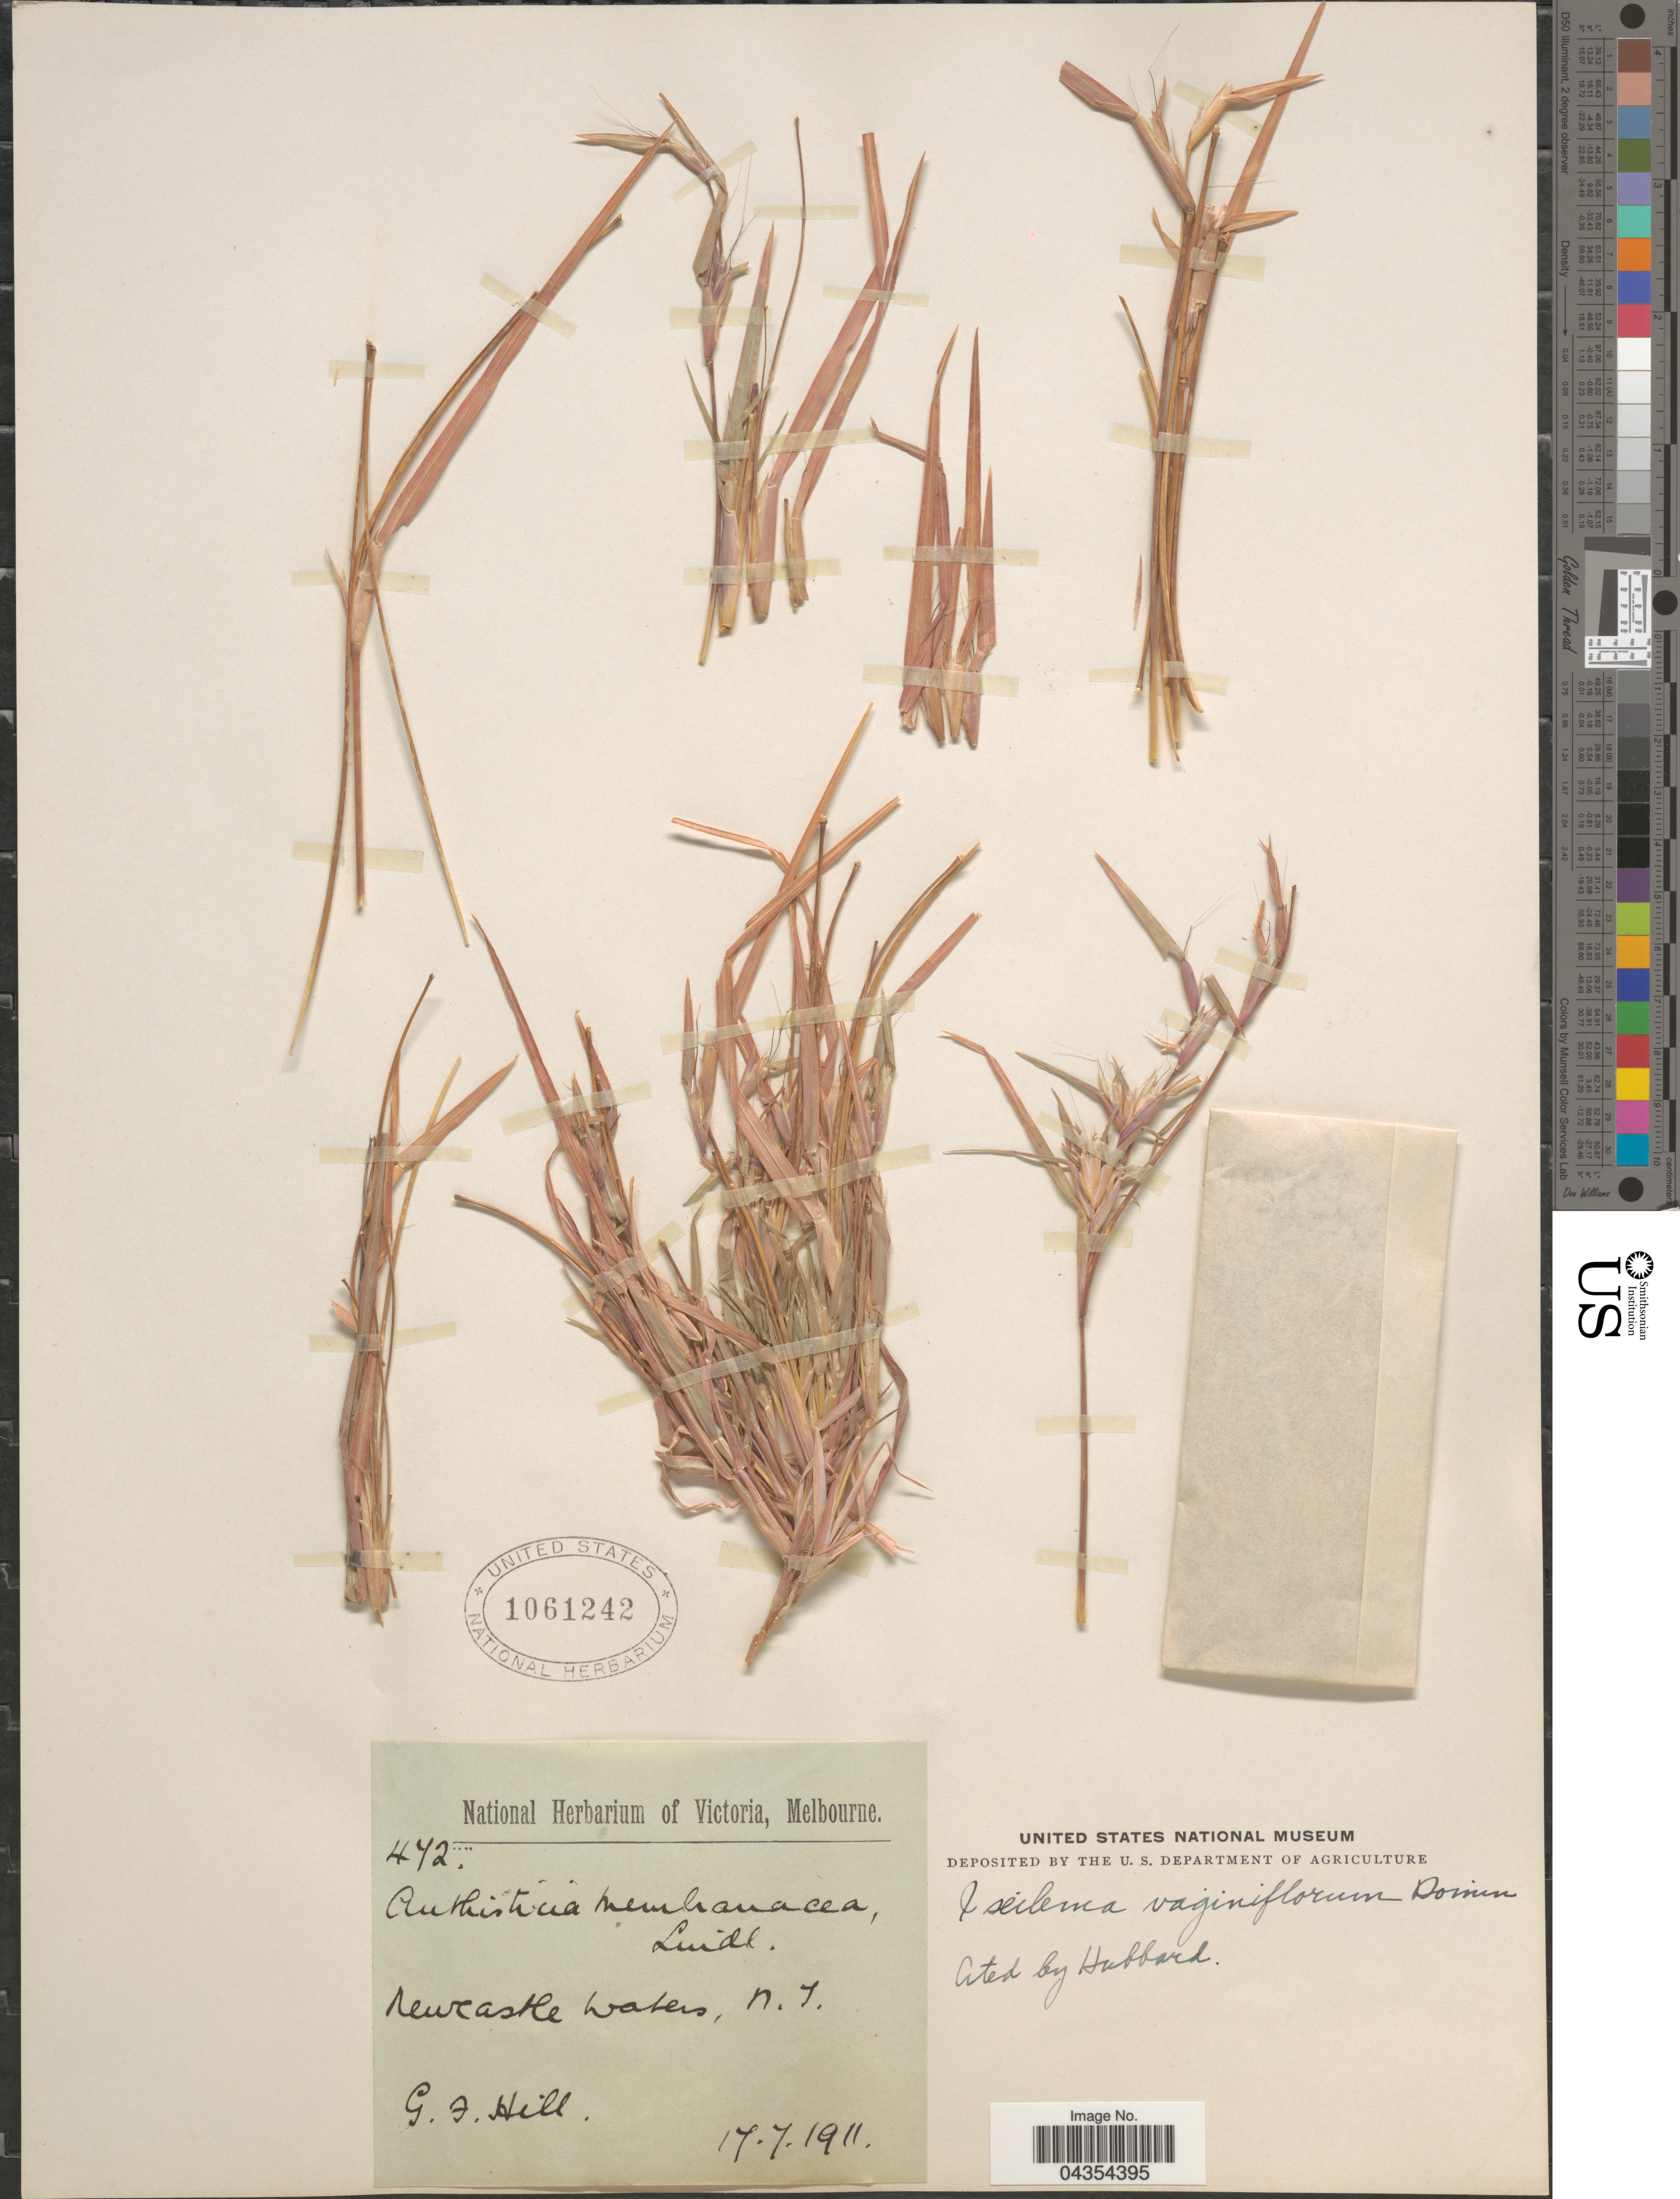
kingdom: Plantae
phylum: Tracheophyta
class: Liliopsida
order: Poales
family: Poaceae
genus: Iseilema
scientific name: Iseilema vaginiflorum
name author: Domin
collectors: G. Hill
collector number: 472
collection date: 1911-07-17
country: Australia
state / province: Northern Territory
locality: Newcastle Waters, N.T.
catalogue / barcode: US 1061242